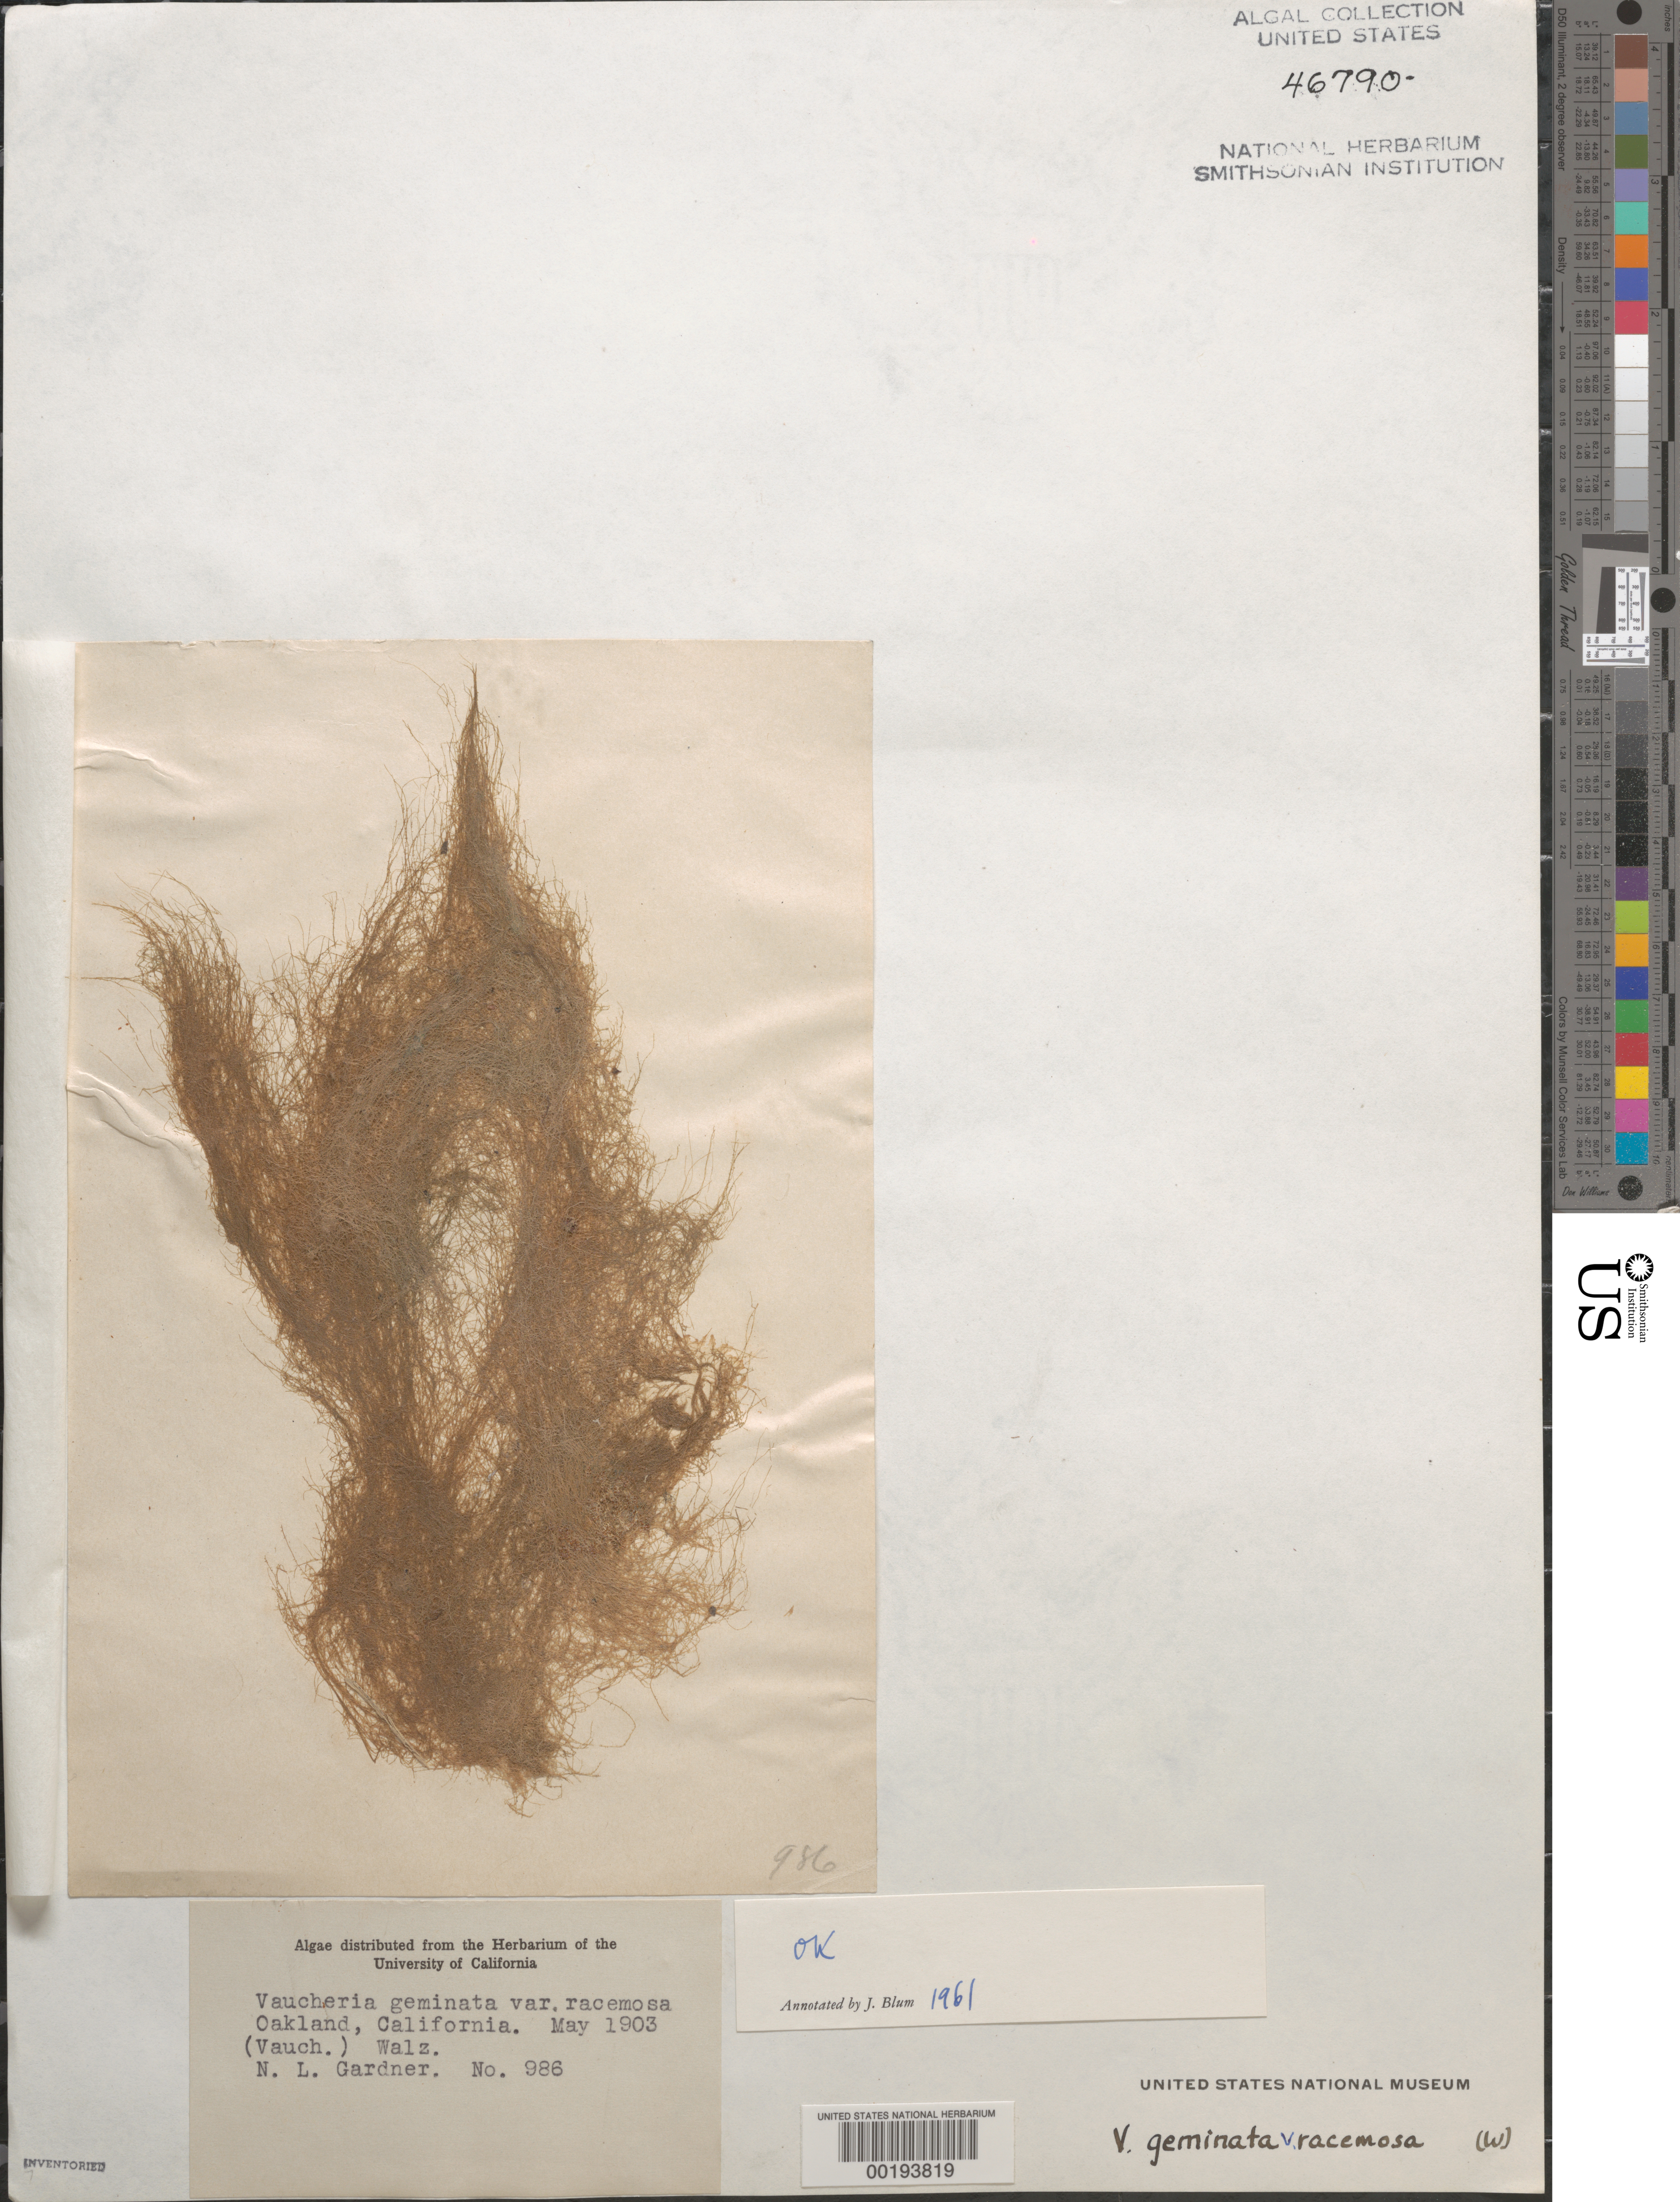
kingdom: Chromista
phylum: Ochrophyta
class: Xanthophyceae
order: Vaucheriales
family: Vaucheriaceae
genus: Vaucheria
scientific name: Vaucheria geminata var. racemosa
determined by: Blum, J. L.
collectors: N. Gardner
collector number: NLG 986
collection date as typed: May 1903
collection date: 1903-05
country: United States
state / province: California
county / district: Alameda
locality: Oakland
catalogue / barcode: US 46790